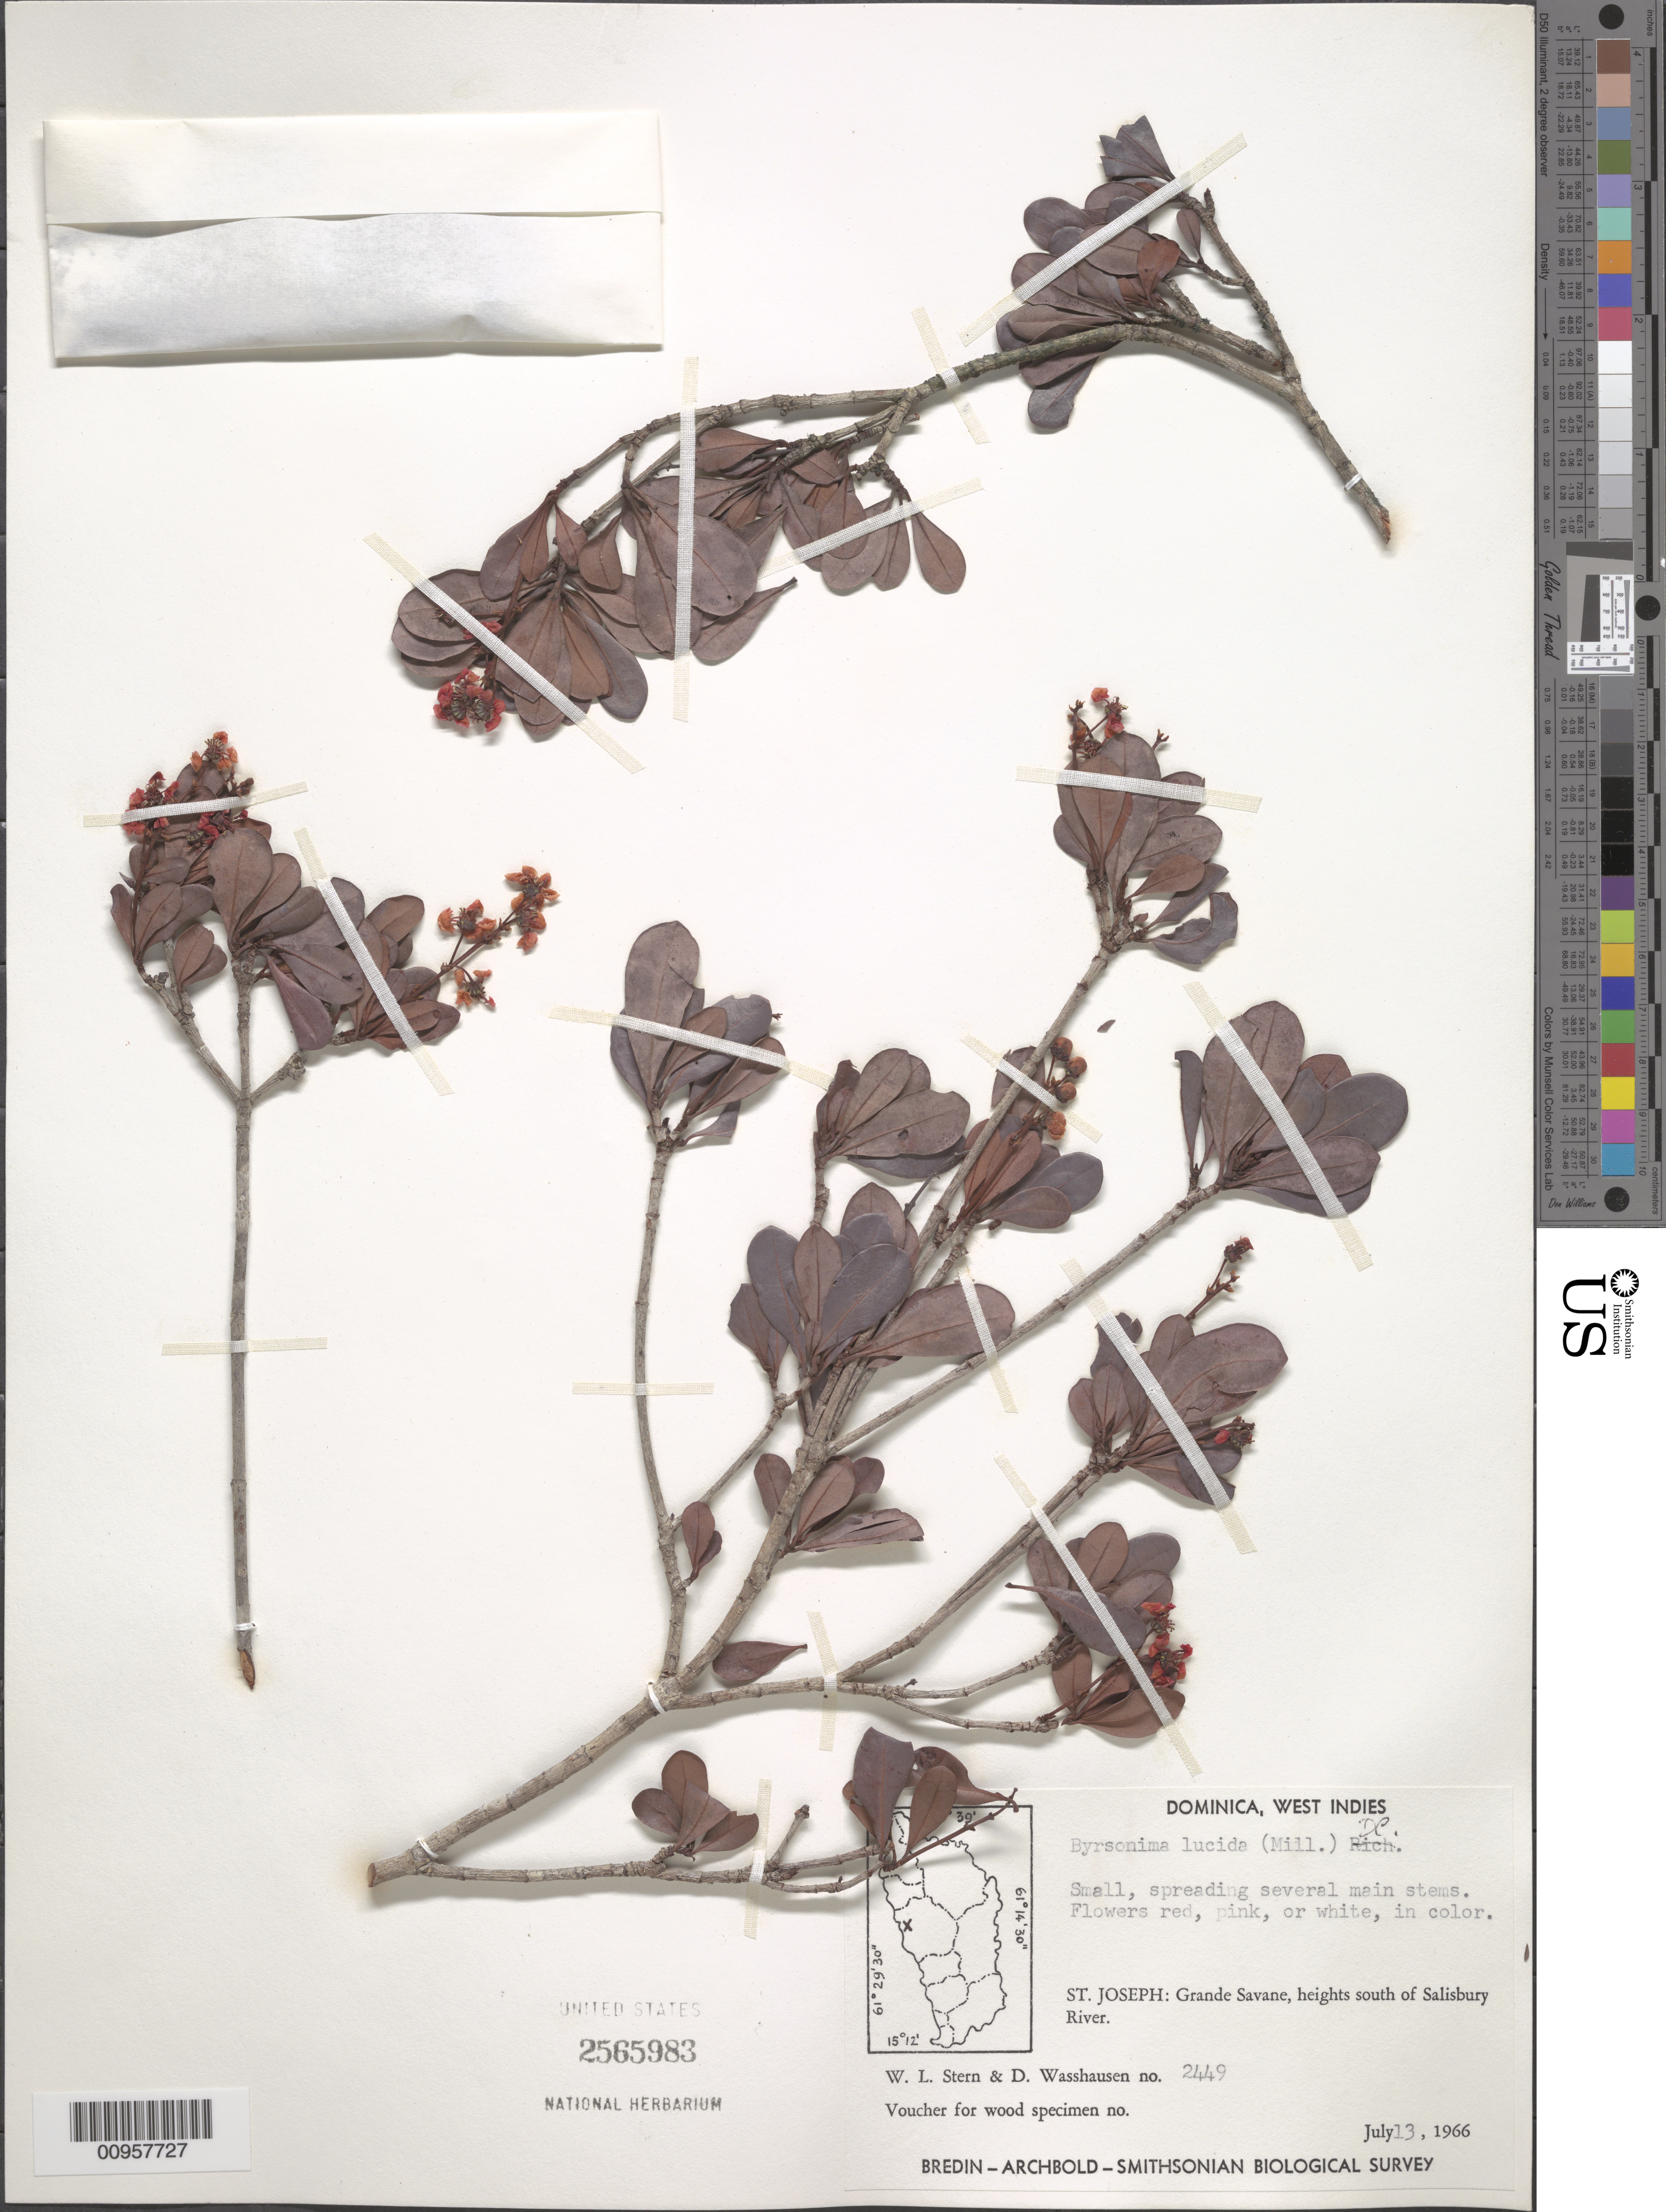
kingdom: Plantae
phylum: Tracheophyta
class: Magnoliopsida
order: Malpighiales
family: Malpighiaceae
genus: Byrsonima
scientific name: Byrsonima lucida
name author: (Mill.) DC.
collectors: W. L. Stern & D. C. Wasshausen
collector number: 2449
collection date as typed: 13 Jul 1966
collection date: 1966-07-13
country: Dominica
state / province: St. Joseph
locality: Grande Savane, heights south of Salisbury River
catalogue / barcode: US 2565983